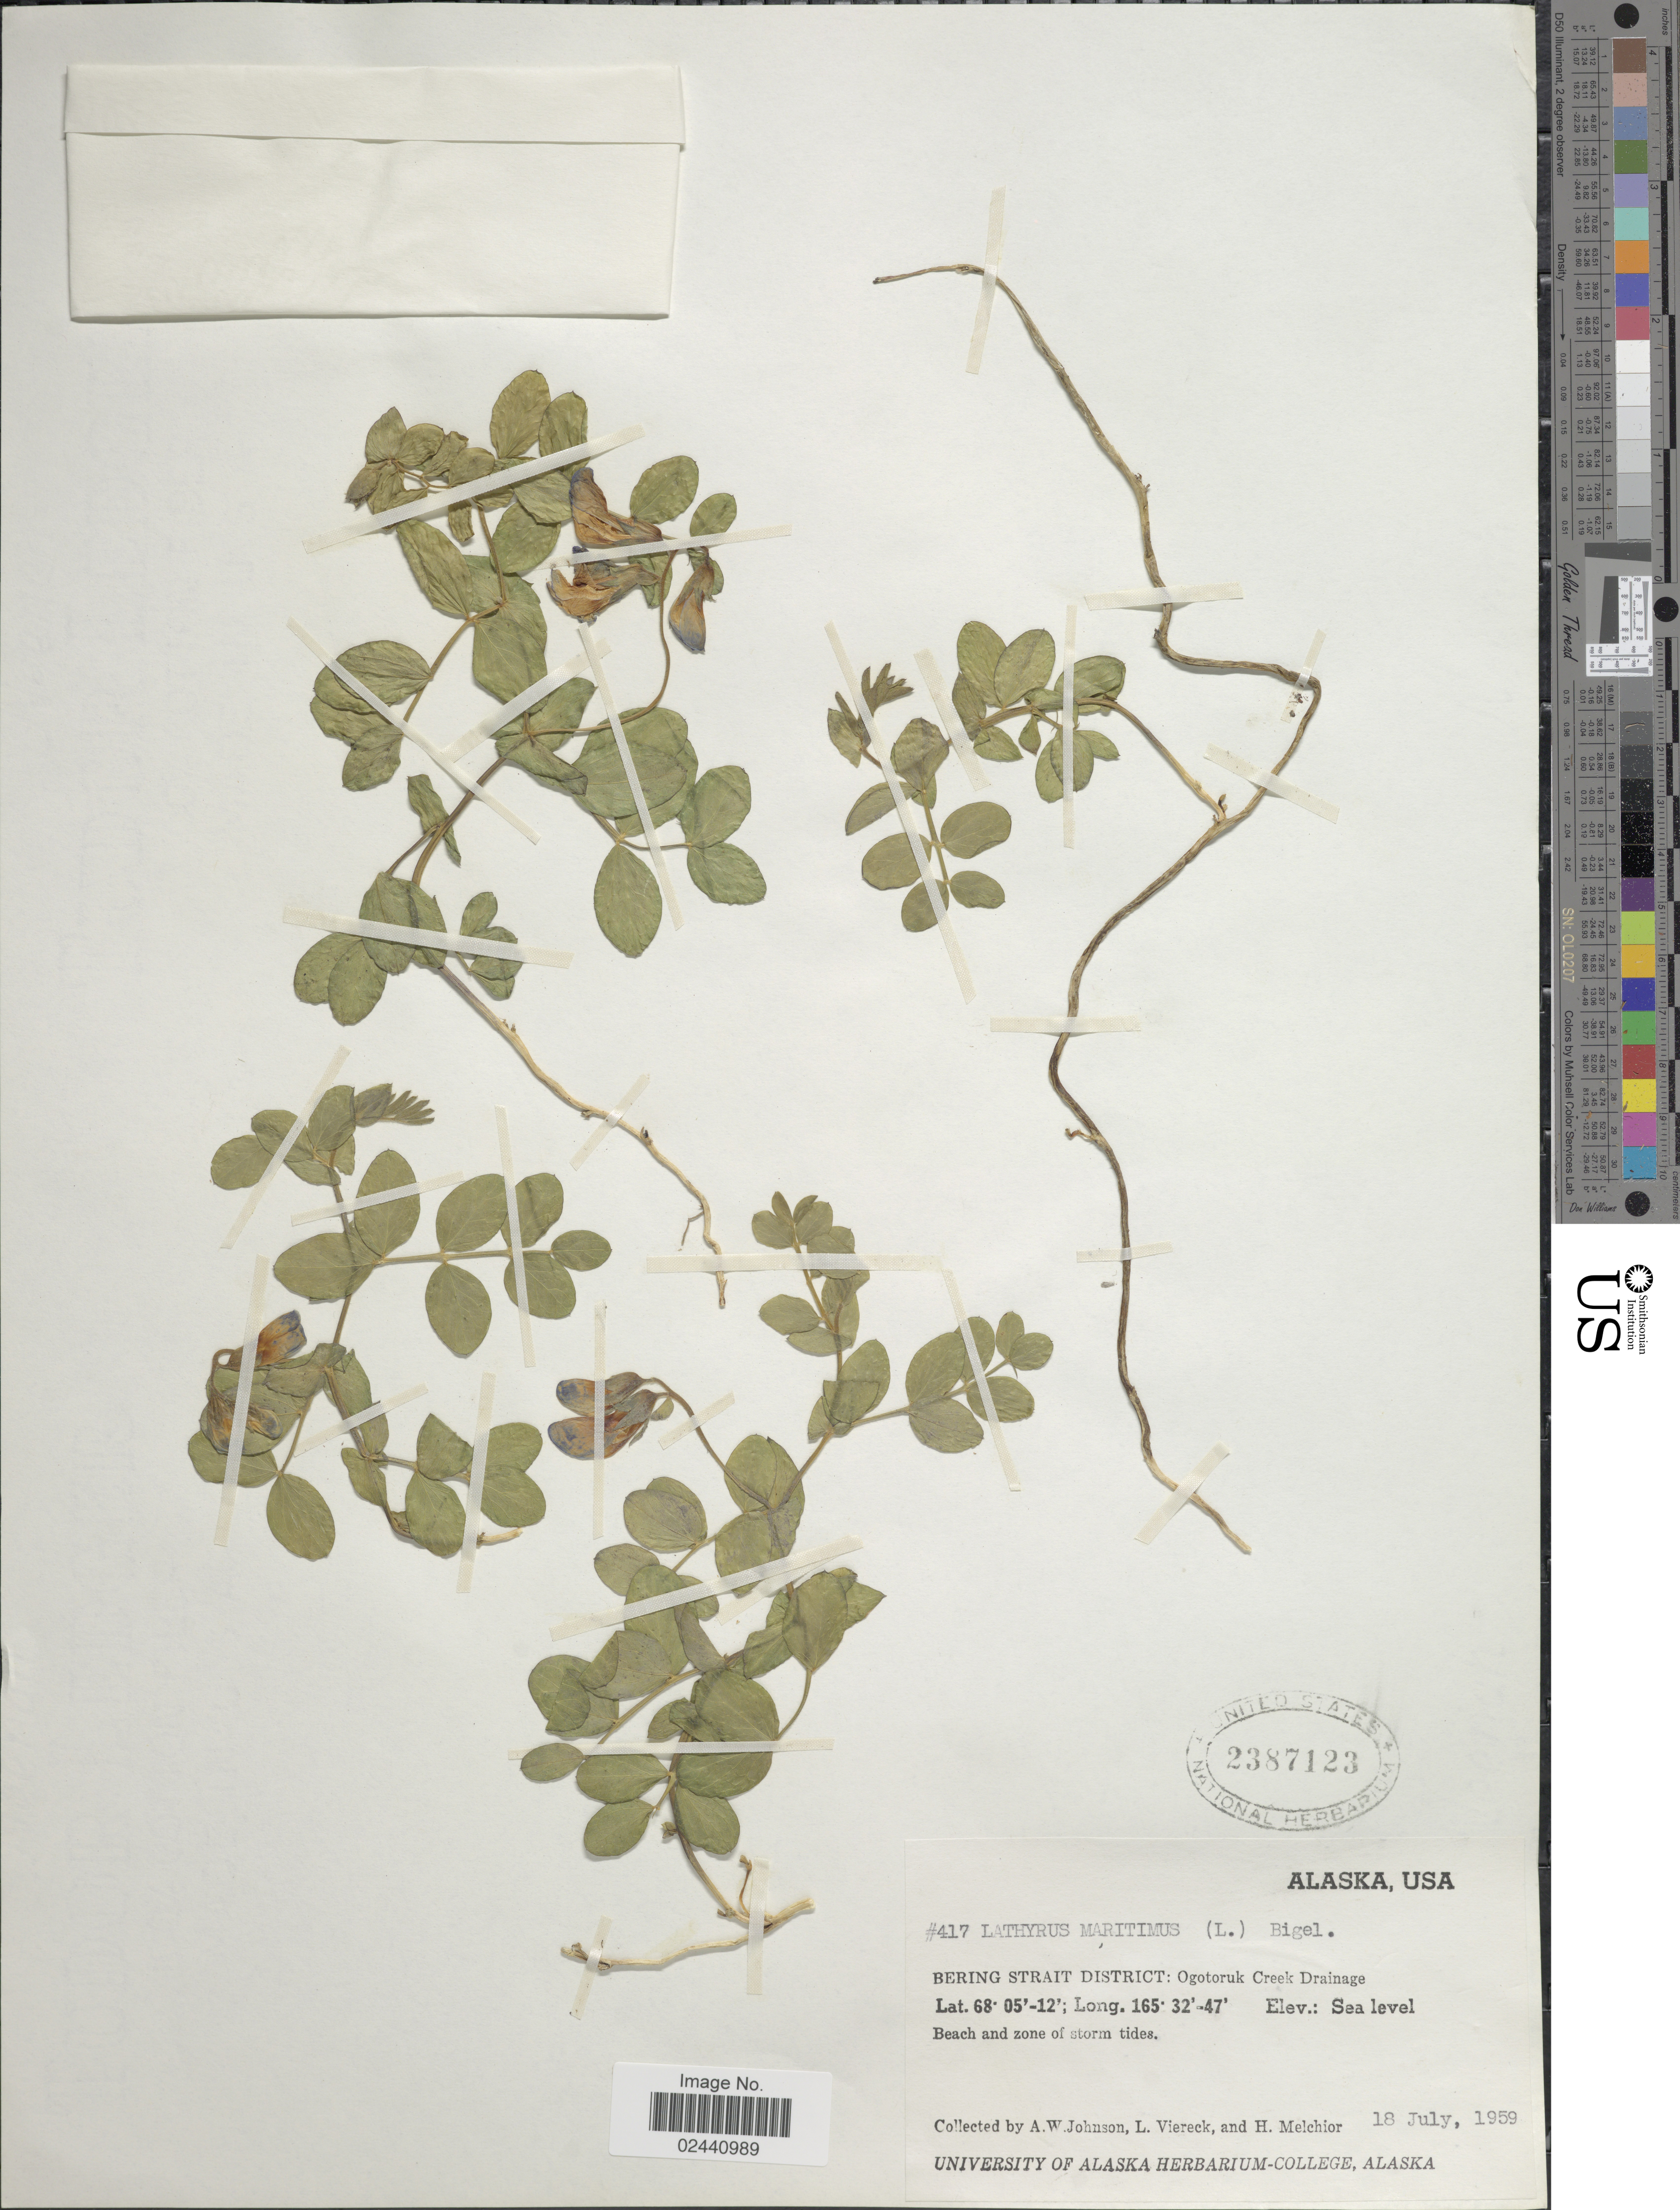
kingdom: Plantae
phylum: Tracheophyta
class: Magnoliopsida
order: Fabales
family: Fabaceae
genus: Lathyrus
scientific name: Lathyrus maritimus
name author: Torr.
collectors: A. W. Johnson, L. Viereck & H. Melchior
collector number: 417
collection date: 1959-07-18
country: United States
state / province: Alaska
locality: Bering Strait District: Ogoturuk Creek Drainage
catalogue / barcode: US 2387123